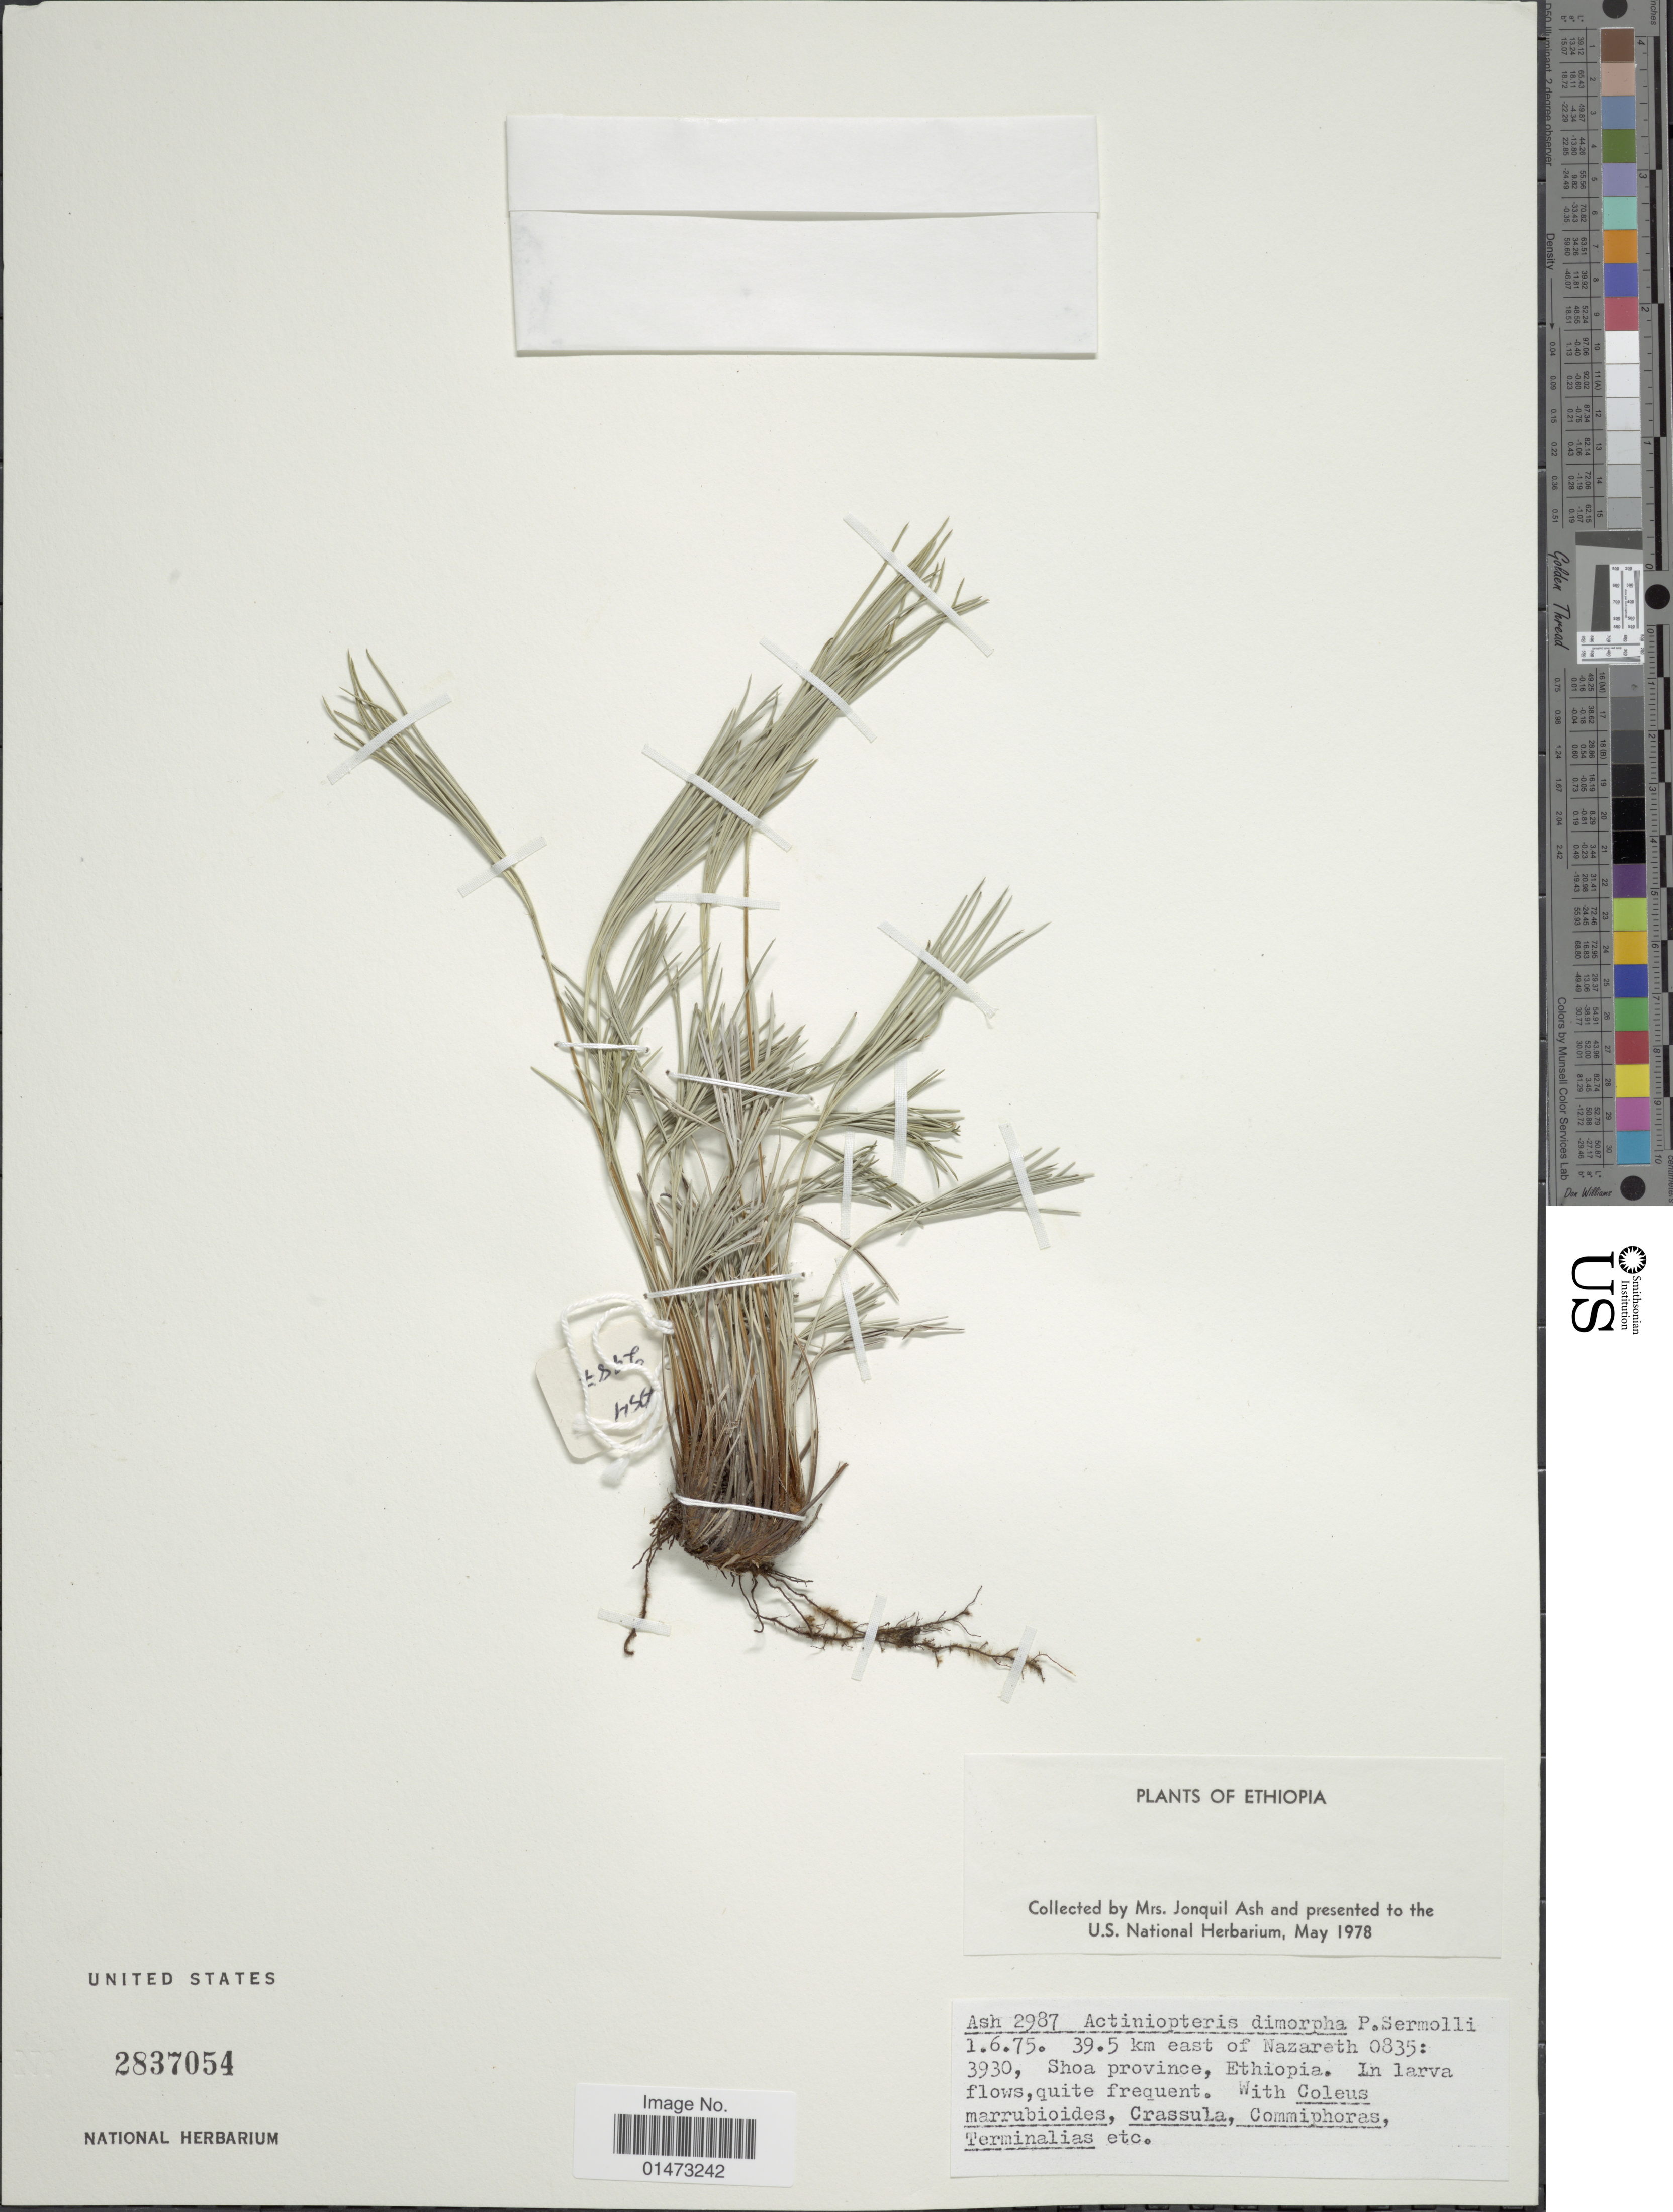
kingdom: Plantae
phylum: Tracheophyta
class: Polypodiopsida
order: Polypodiales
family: Pteridaceae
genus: Actiniopteris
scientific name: Actiniopteris dimorpha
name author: Pic. Serm.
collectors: J. Ash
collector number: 2987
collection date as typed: Transcribed d/m/y: 1/6/75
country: Ethiopia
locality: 39.5 km east of Nazareth 0835: 3930, Shoa Province.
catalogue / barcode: US 2837054